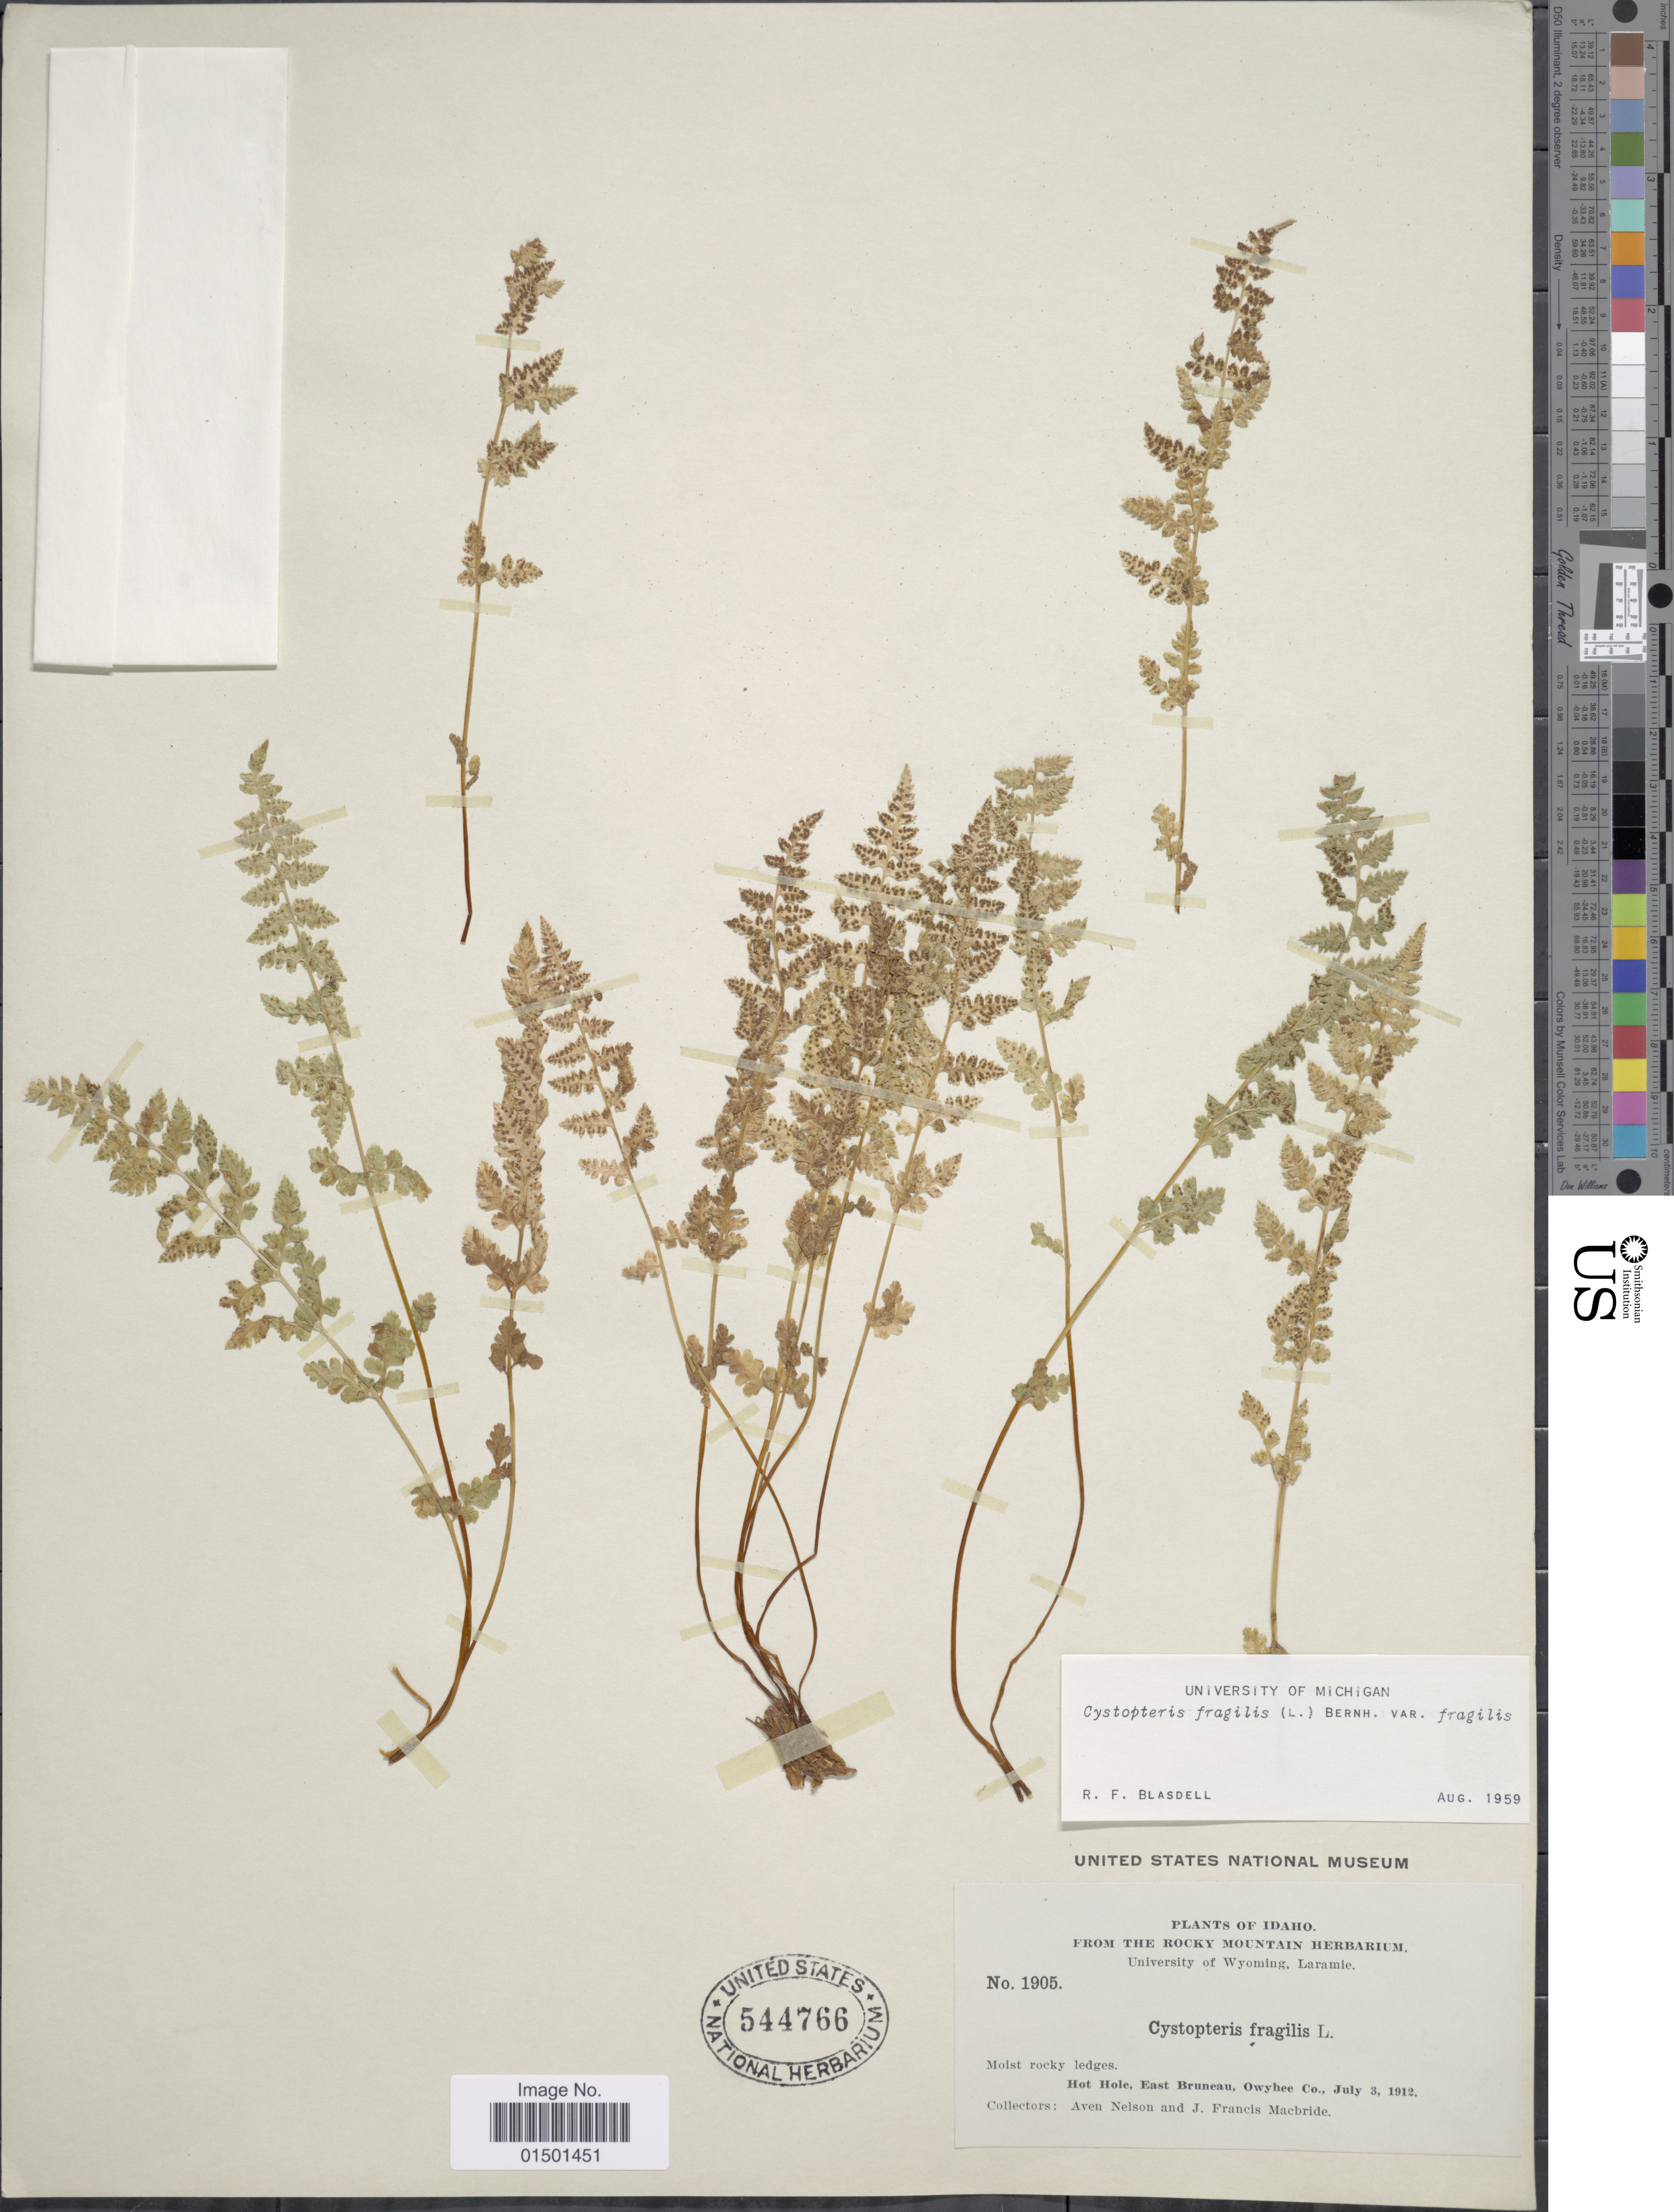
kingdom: Plantae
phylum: Tracheophyta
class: Polypodiopsida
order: Polypodiales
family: Cystopteridaceae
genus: Cystopteris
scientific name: Cystopteris fragilis var. fragilis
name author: (L.) Bernh.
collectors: A. Nelson & J. F. Macbride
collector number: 1905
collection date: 1912-07-03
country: United States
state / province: Idaho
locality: Moist rocky ledges. Hot Hole, East Bruneau, Owyhee Co.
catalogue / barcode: US 544766